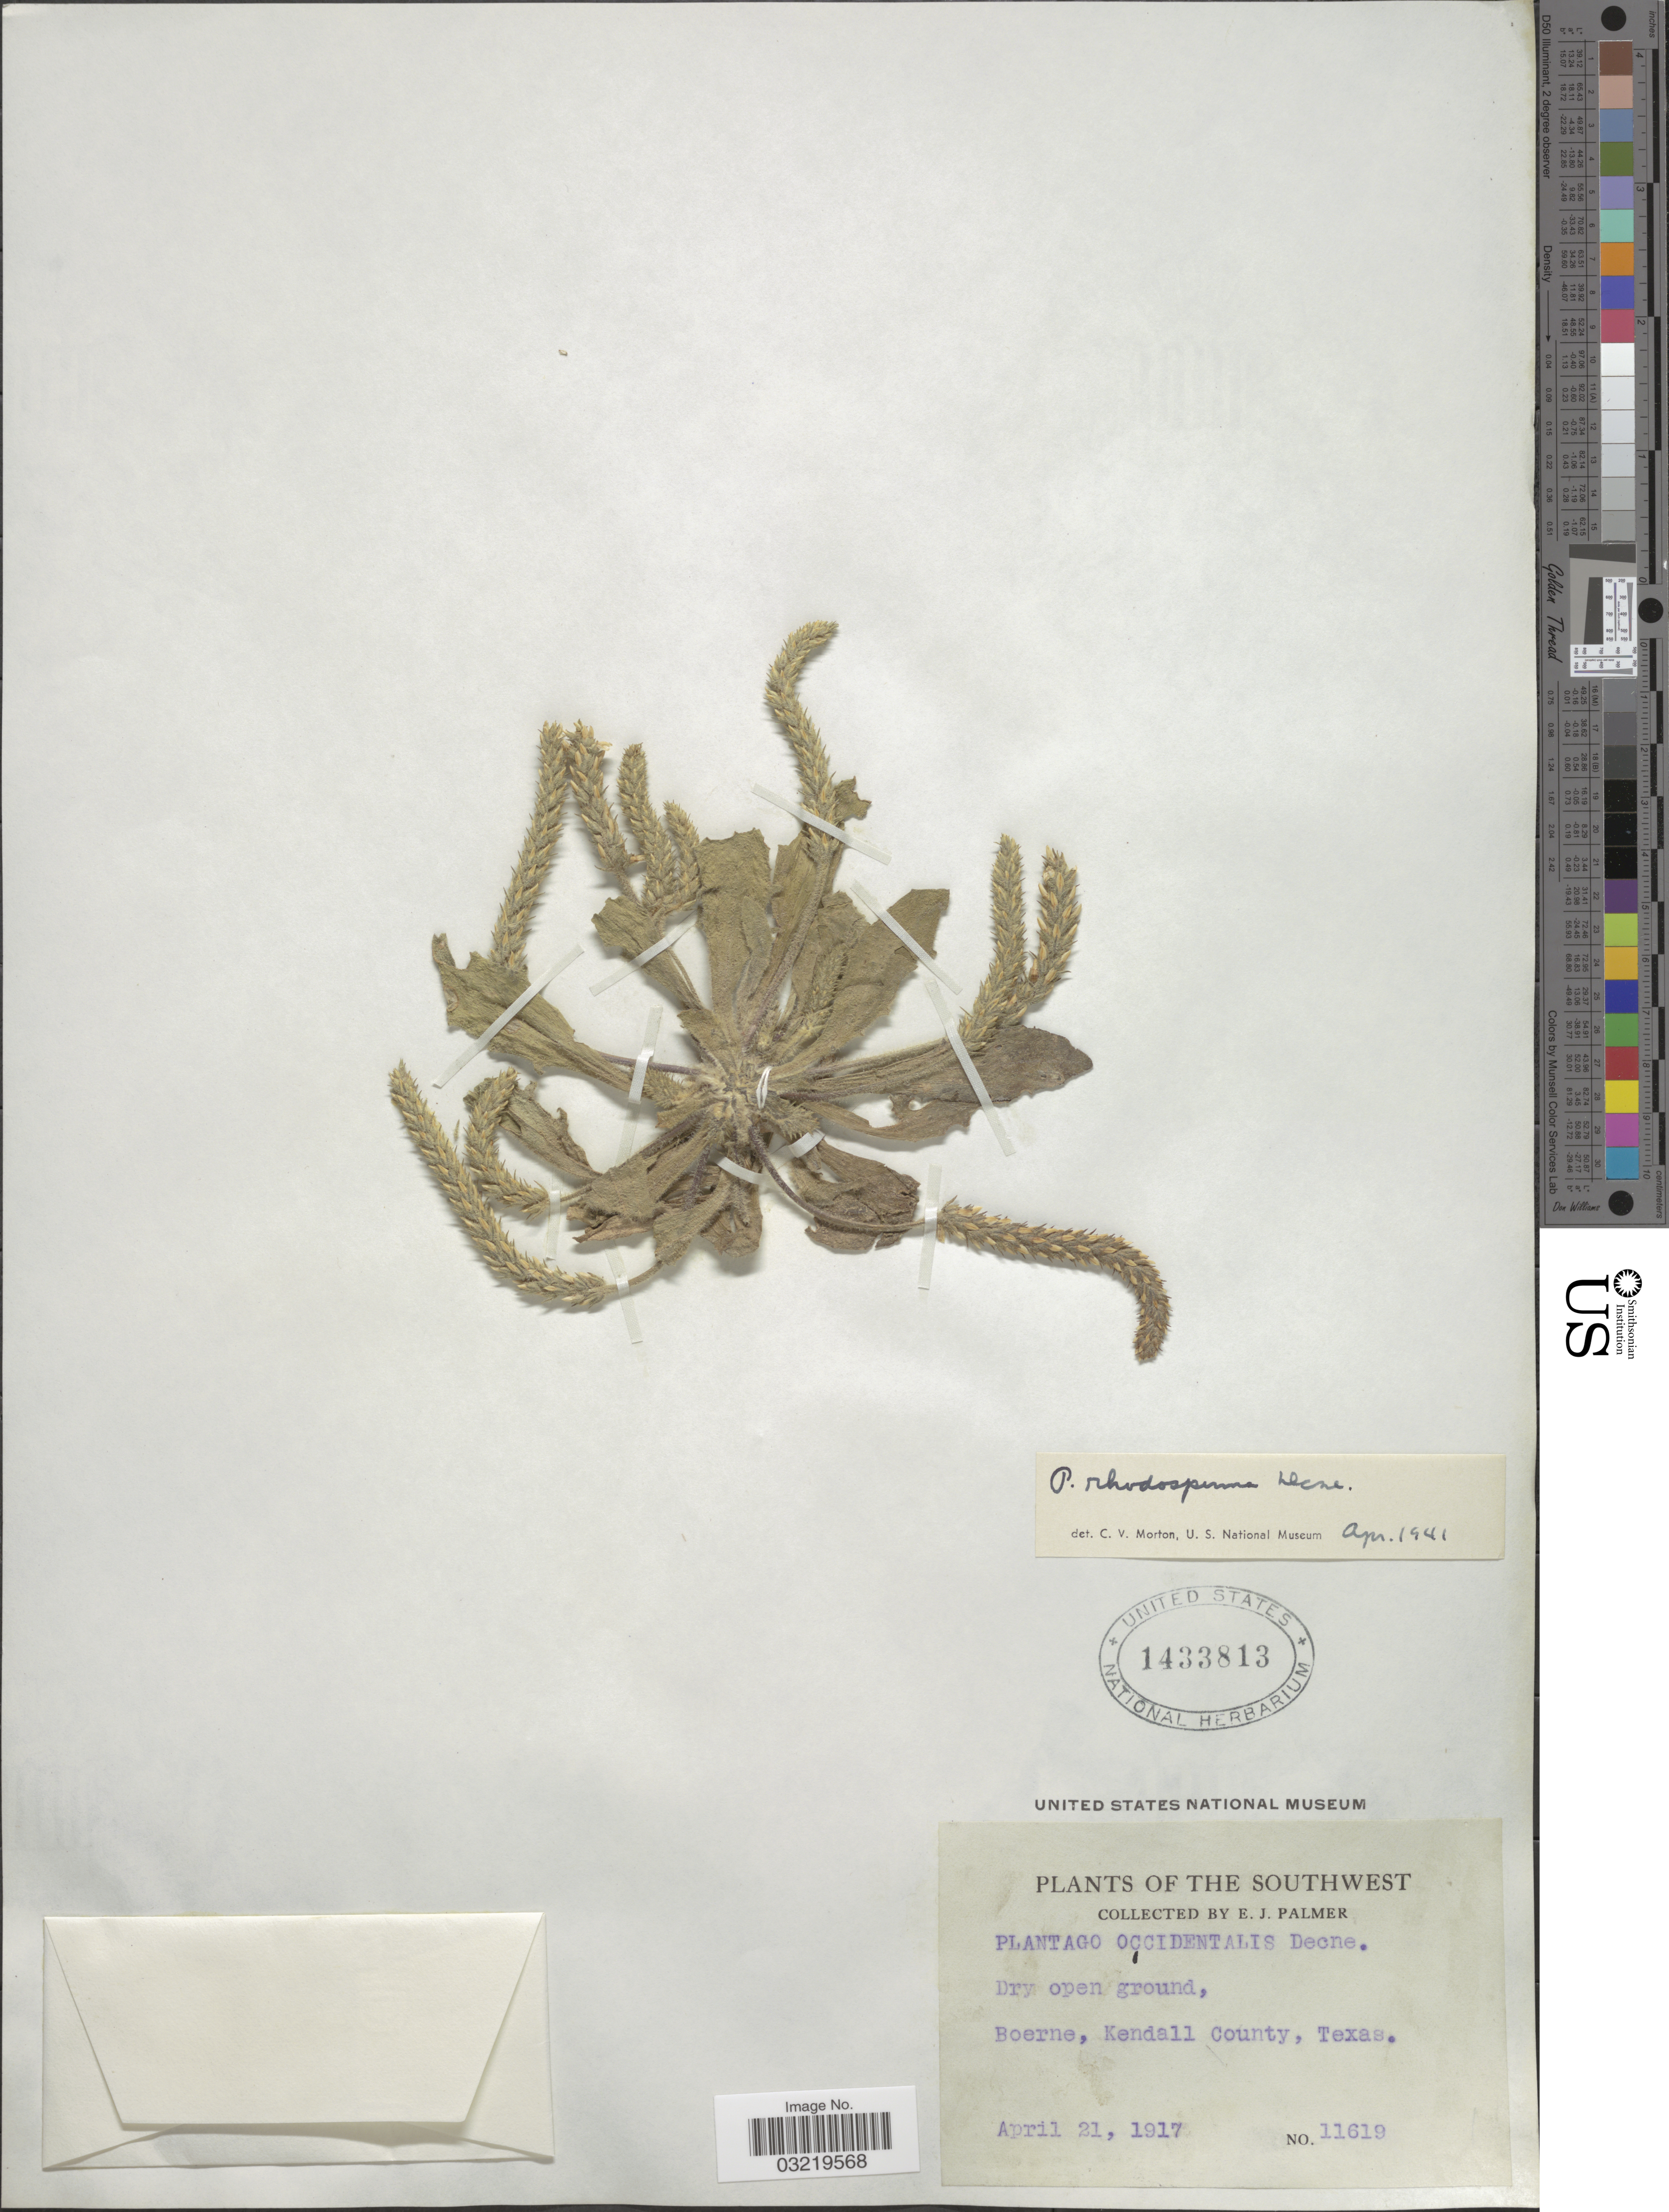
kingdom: Plantae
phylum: Tracheophyta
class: Magnoliopsida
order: Lamiales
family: Plantaginaceae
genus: Plantago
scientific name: Plantago rhodosperma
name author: Decne.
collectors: E. J. Palmer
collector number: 11619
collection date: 1917-04-21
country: United States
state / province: Texas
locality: The Southwest. Boerne, Kendall County.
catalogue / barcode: US 1433813